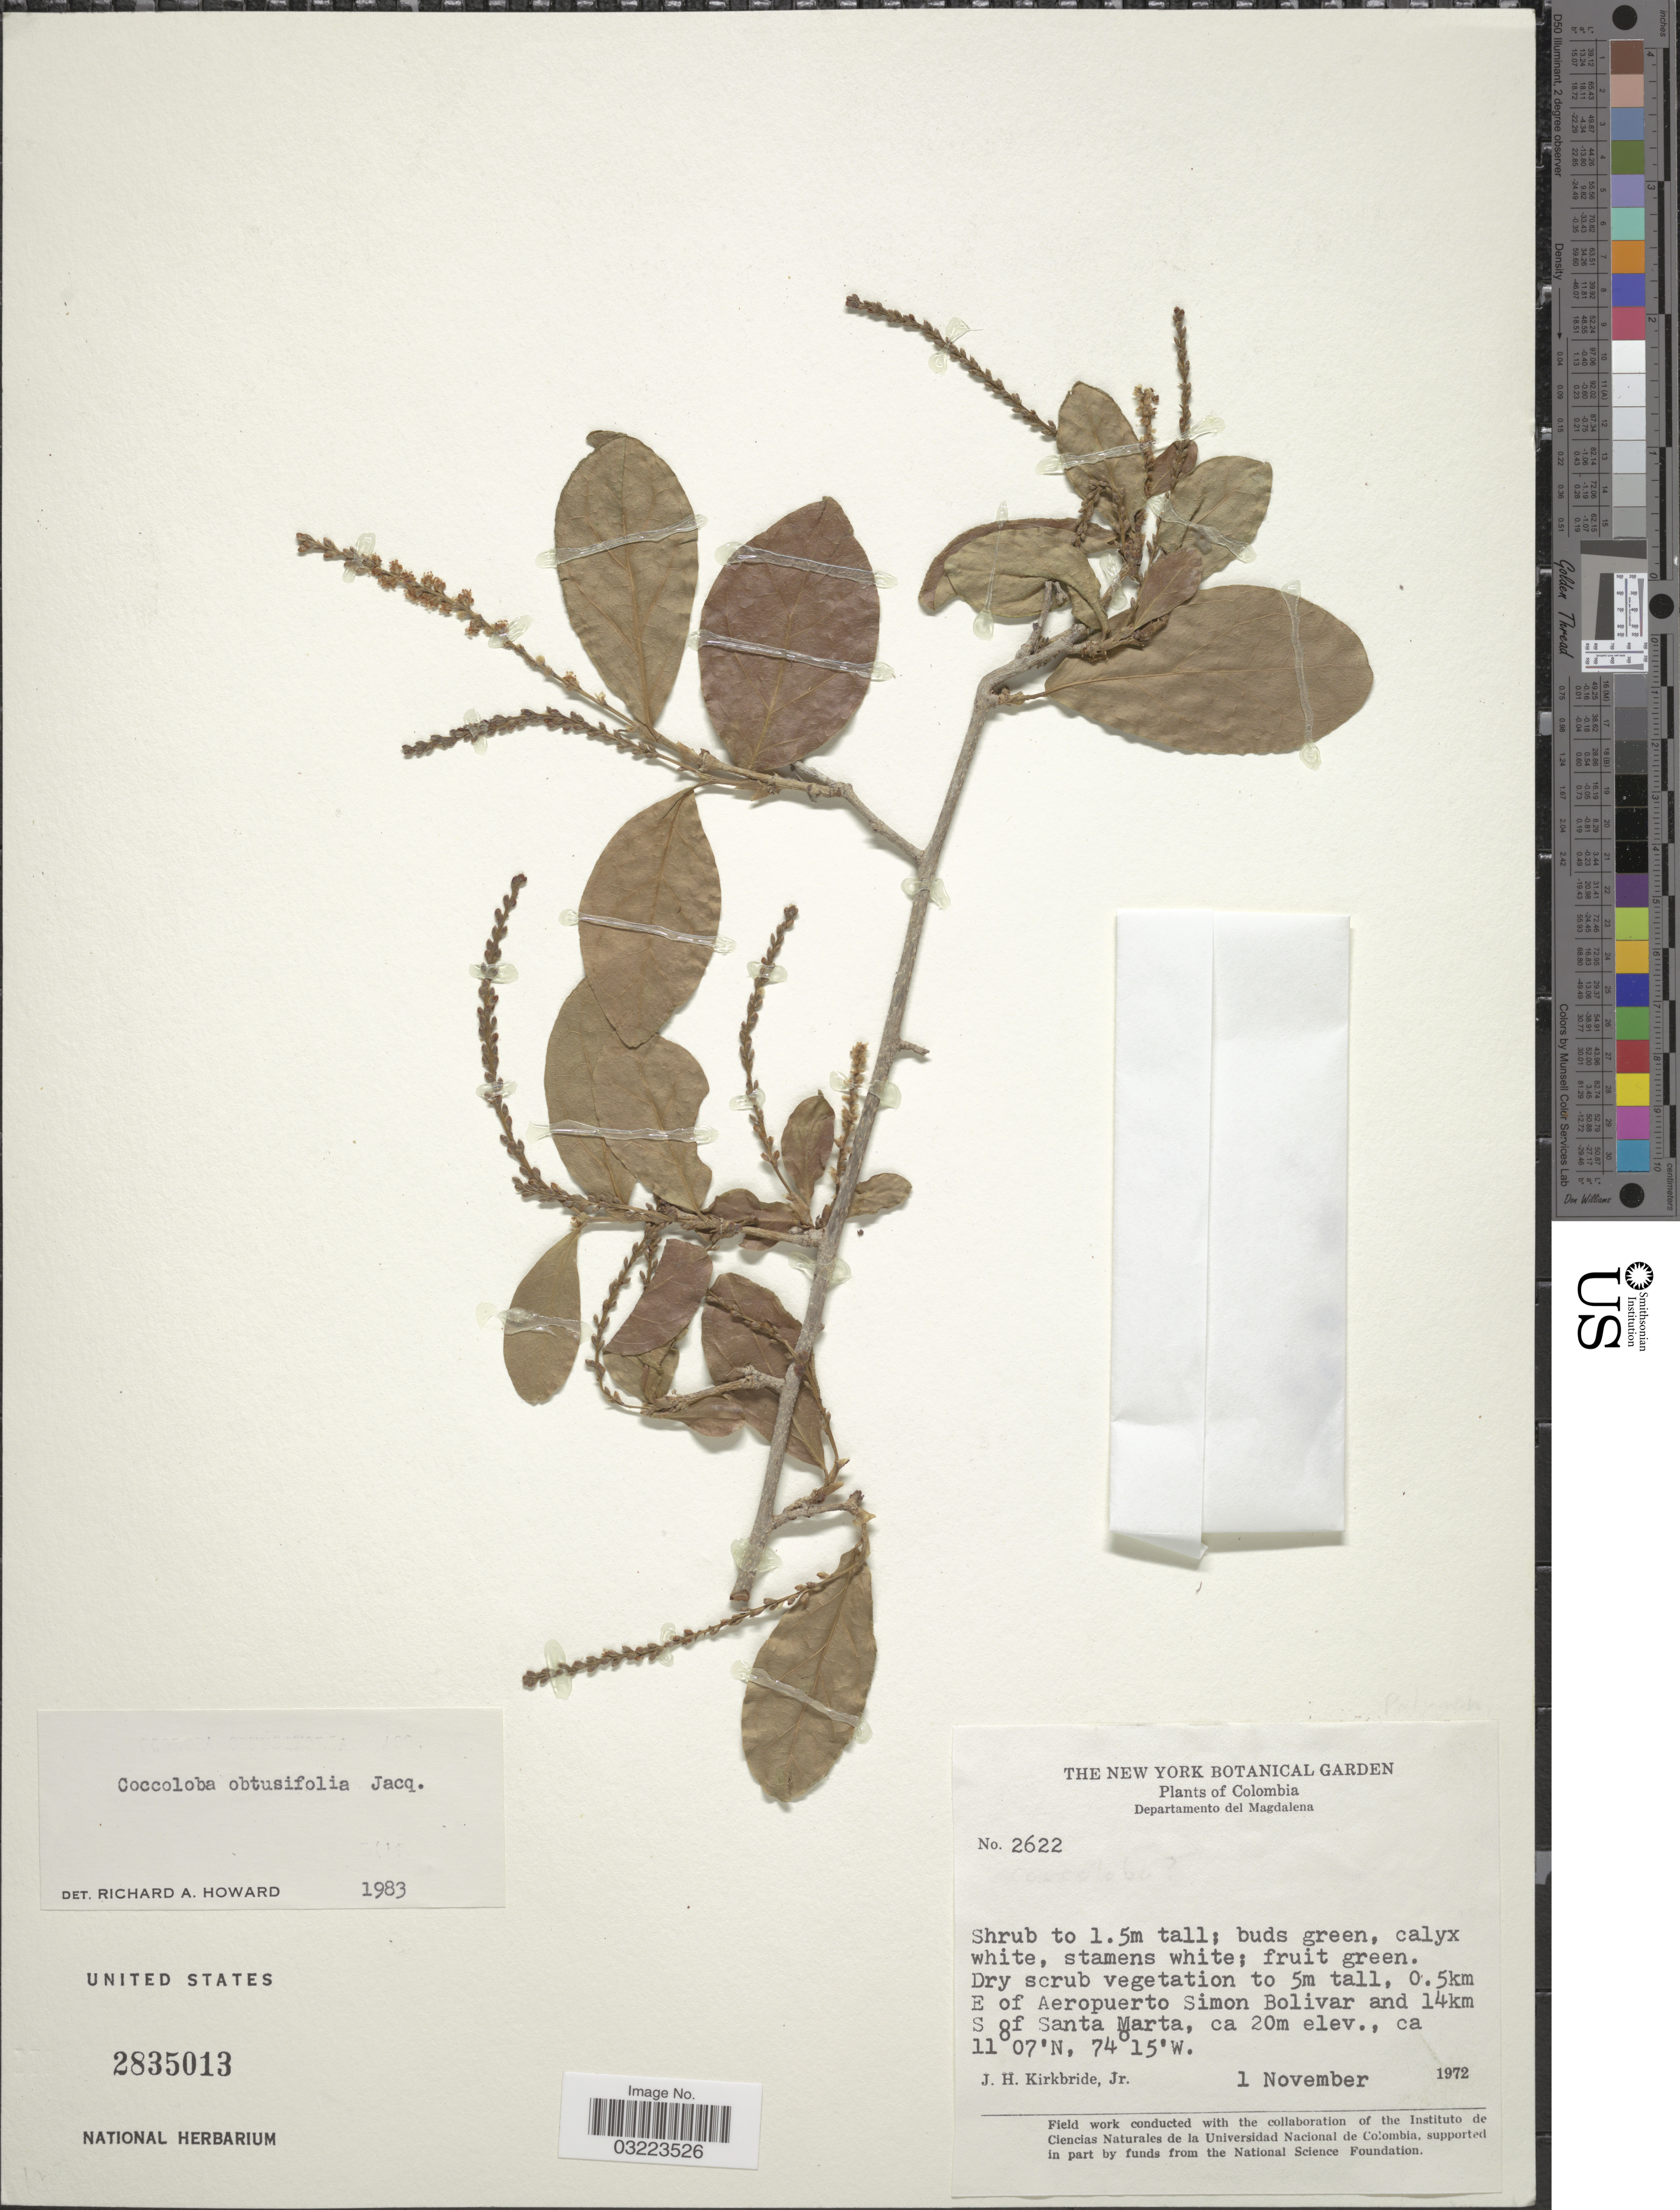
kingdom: Plantae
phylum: Tracheophyta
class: Magnoliopsida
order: Caryophyllales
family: Polygonaceae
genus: Coccoloba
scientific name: Coccoloba obtusifolia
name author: Jacq.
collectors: J. H. Kirkbride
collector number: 2622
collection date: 1972-11-01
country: Colombia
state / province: Magdalena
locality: Departamento del Magdalena, 0.5km E of Aeropuerto Simon Bolivar and 14km S of Santa Marta.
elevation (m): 20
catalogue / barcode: US 2835013